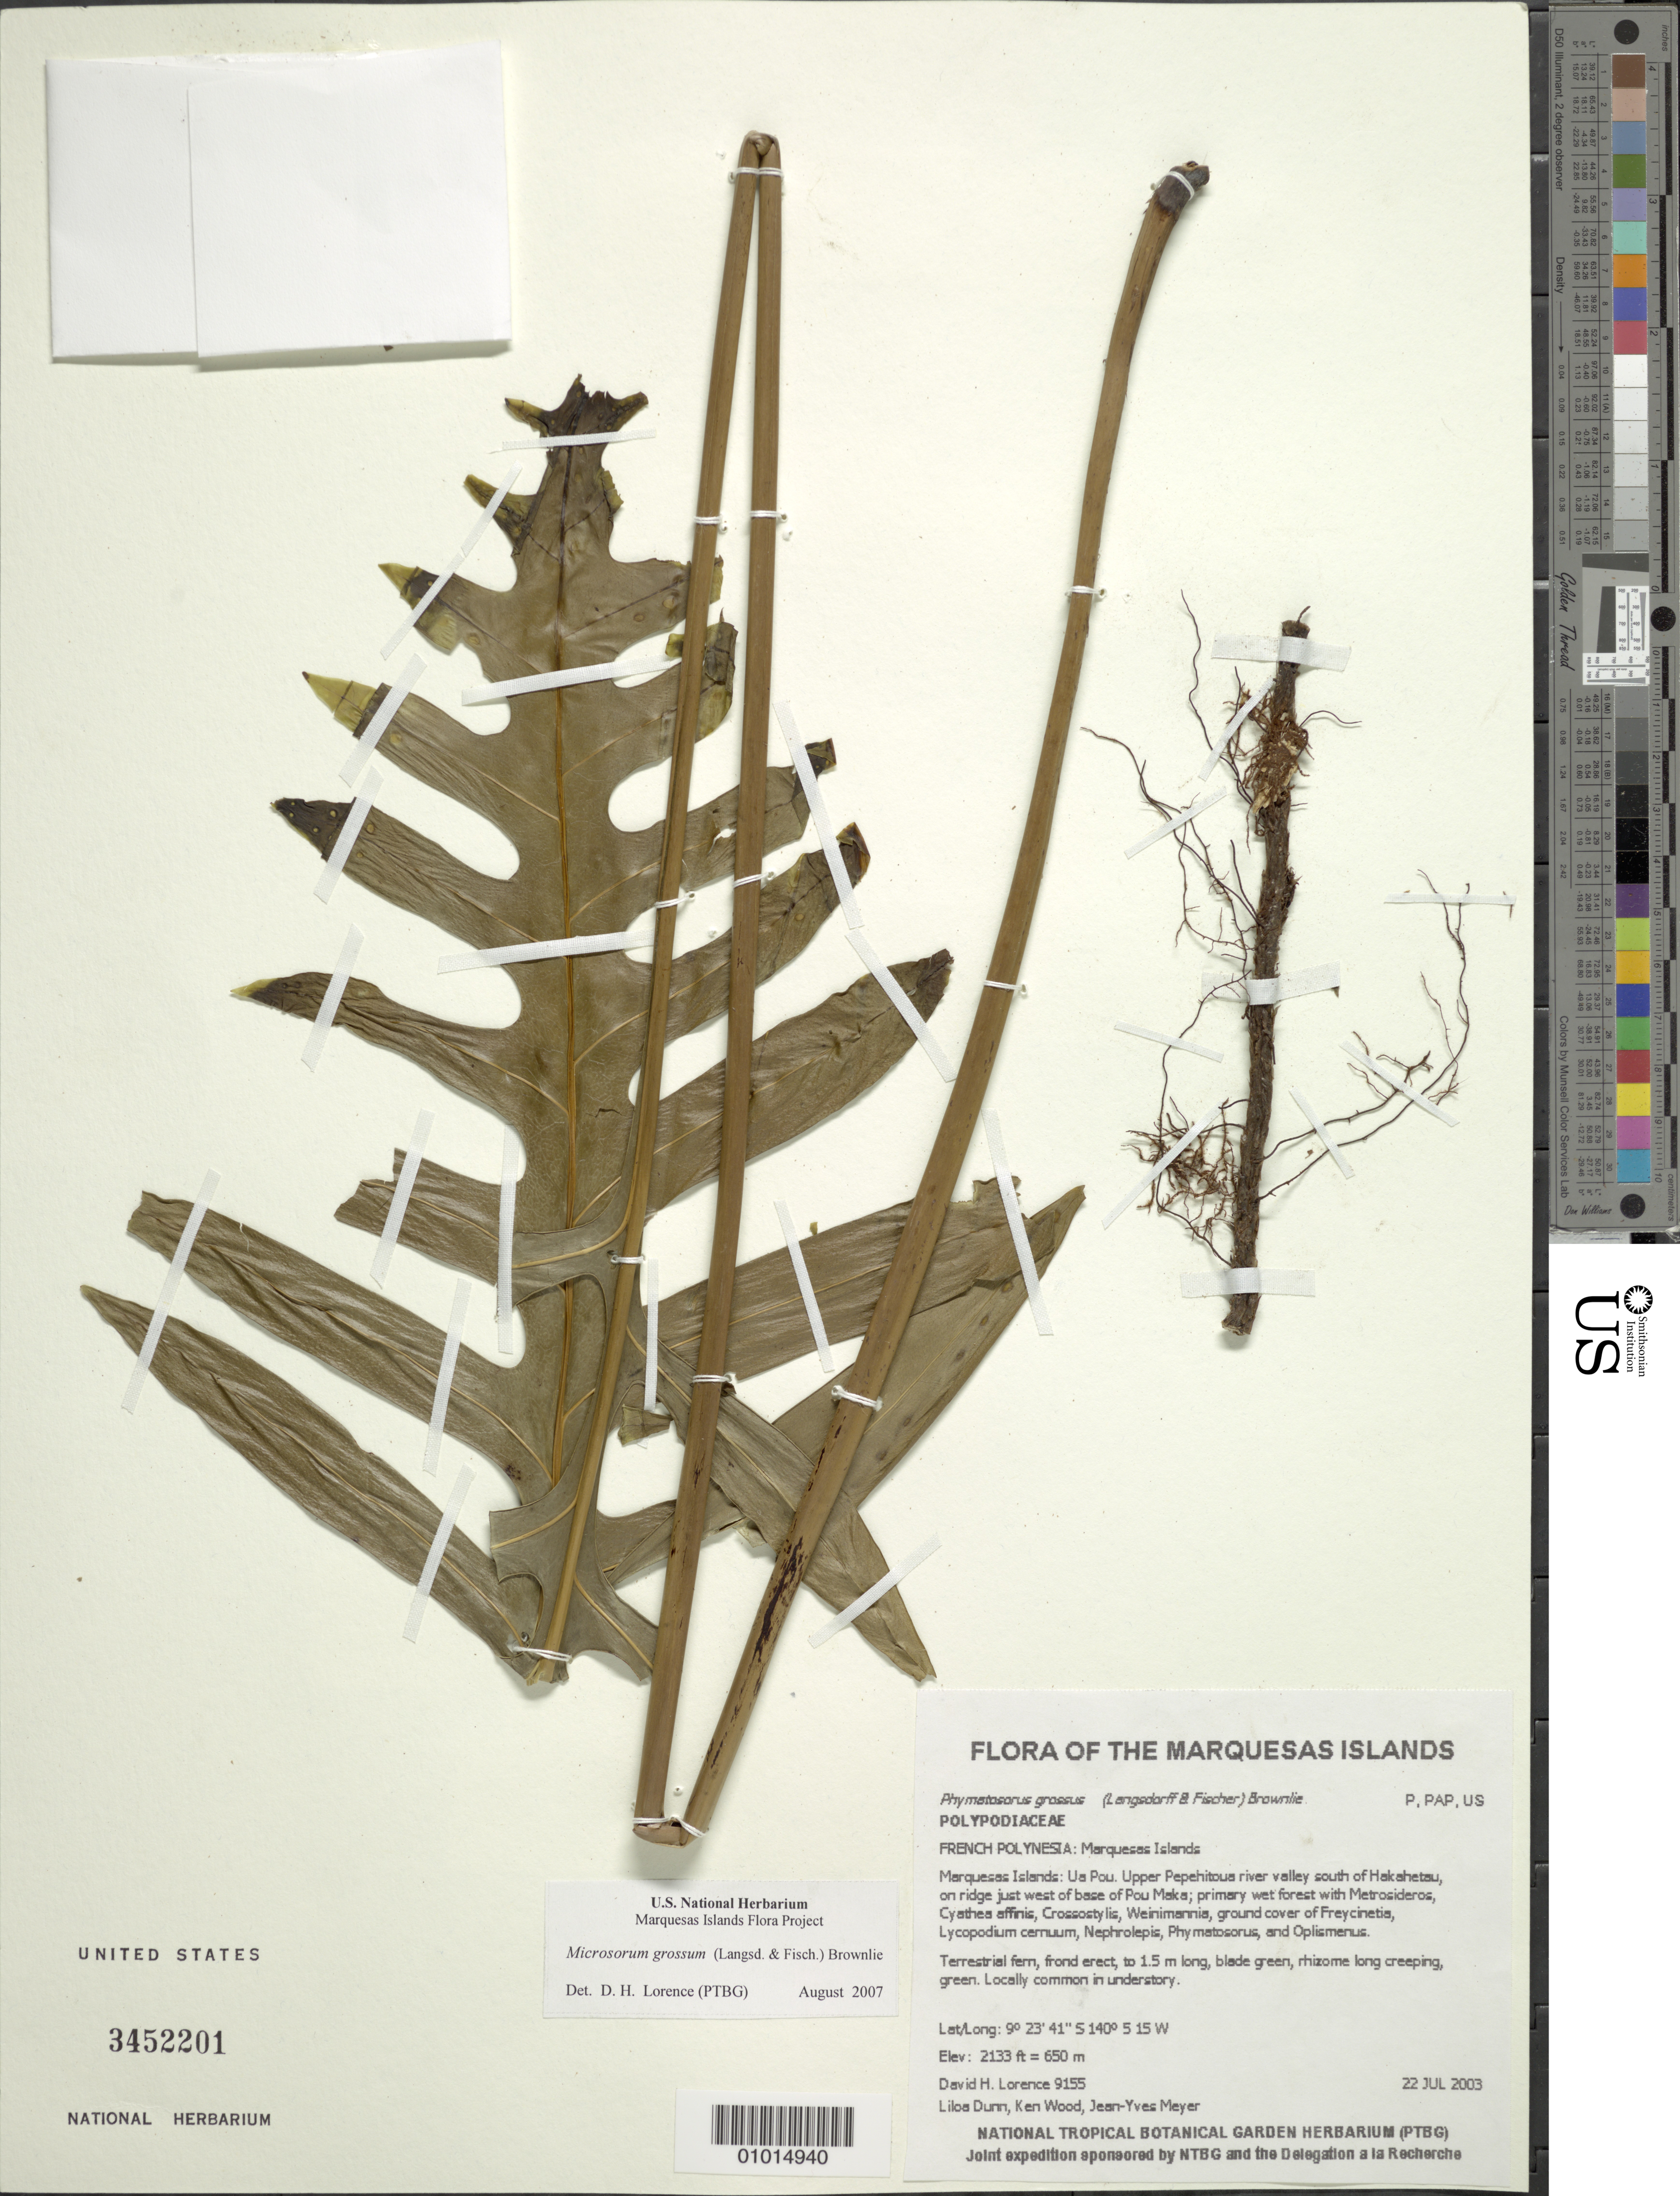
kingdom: Plantae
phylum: Tracheophyta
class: Polypodiopsida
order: Polypodiales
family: Polypodiaceae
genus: Microsorum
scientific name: Microsorum grossum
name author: (Langsd. & Fisch.) S.B. Andrews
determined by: Lorence, David H., (PTBG), National Tropical Botanical Garden (UNITED STATES)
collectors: D. Lorence, L. Dunn, K. R. Wood & J.-Y. Meyer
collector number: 9155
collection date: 2003-07-22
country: French Polynesia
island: Ua Pou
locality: Upper Pepehitoua river valley south of Hakahetau, on ridge just west of base of Pou Maka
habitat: Primary wet forest; locally common in understory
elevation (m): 650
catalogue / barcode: US 3452201